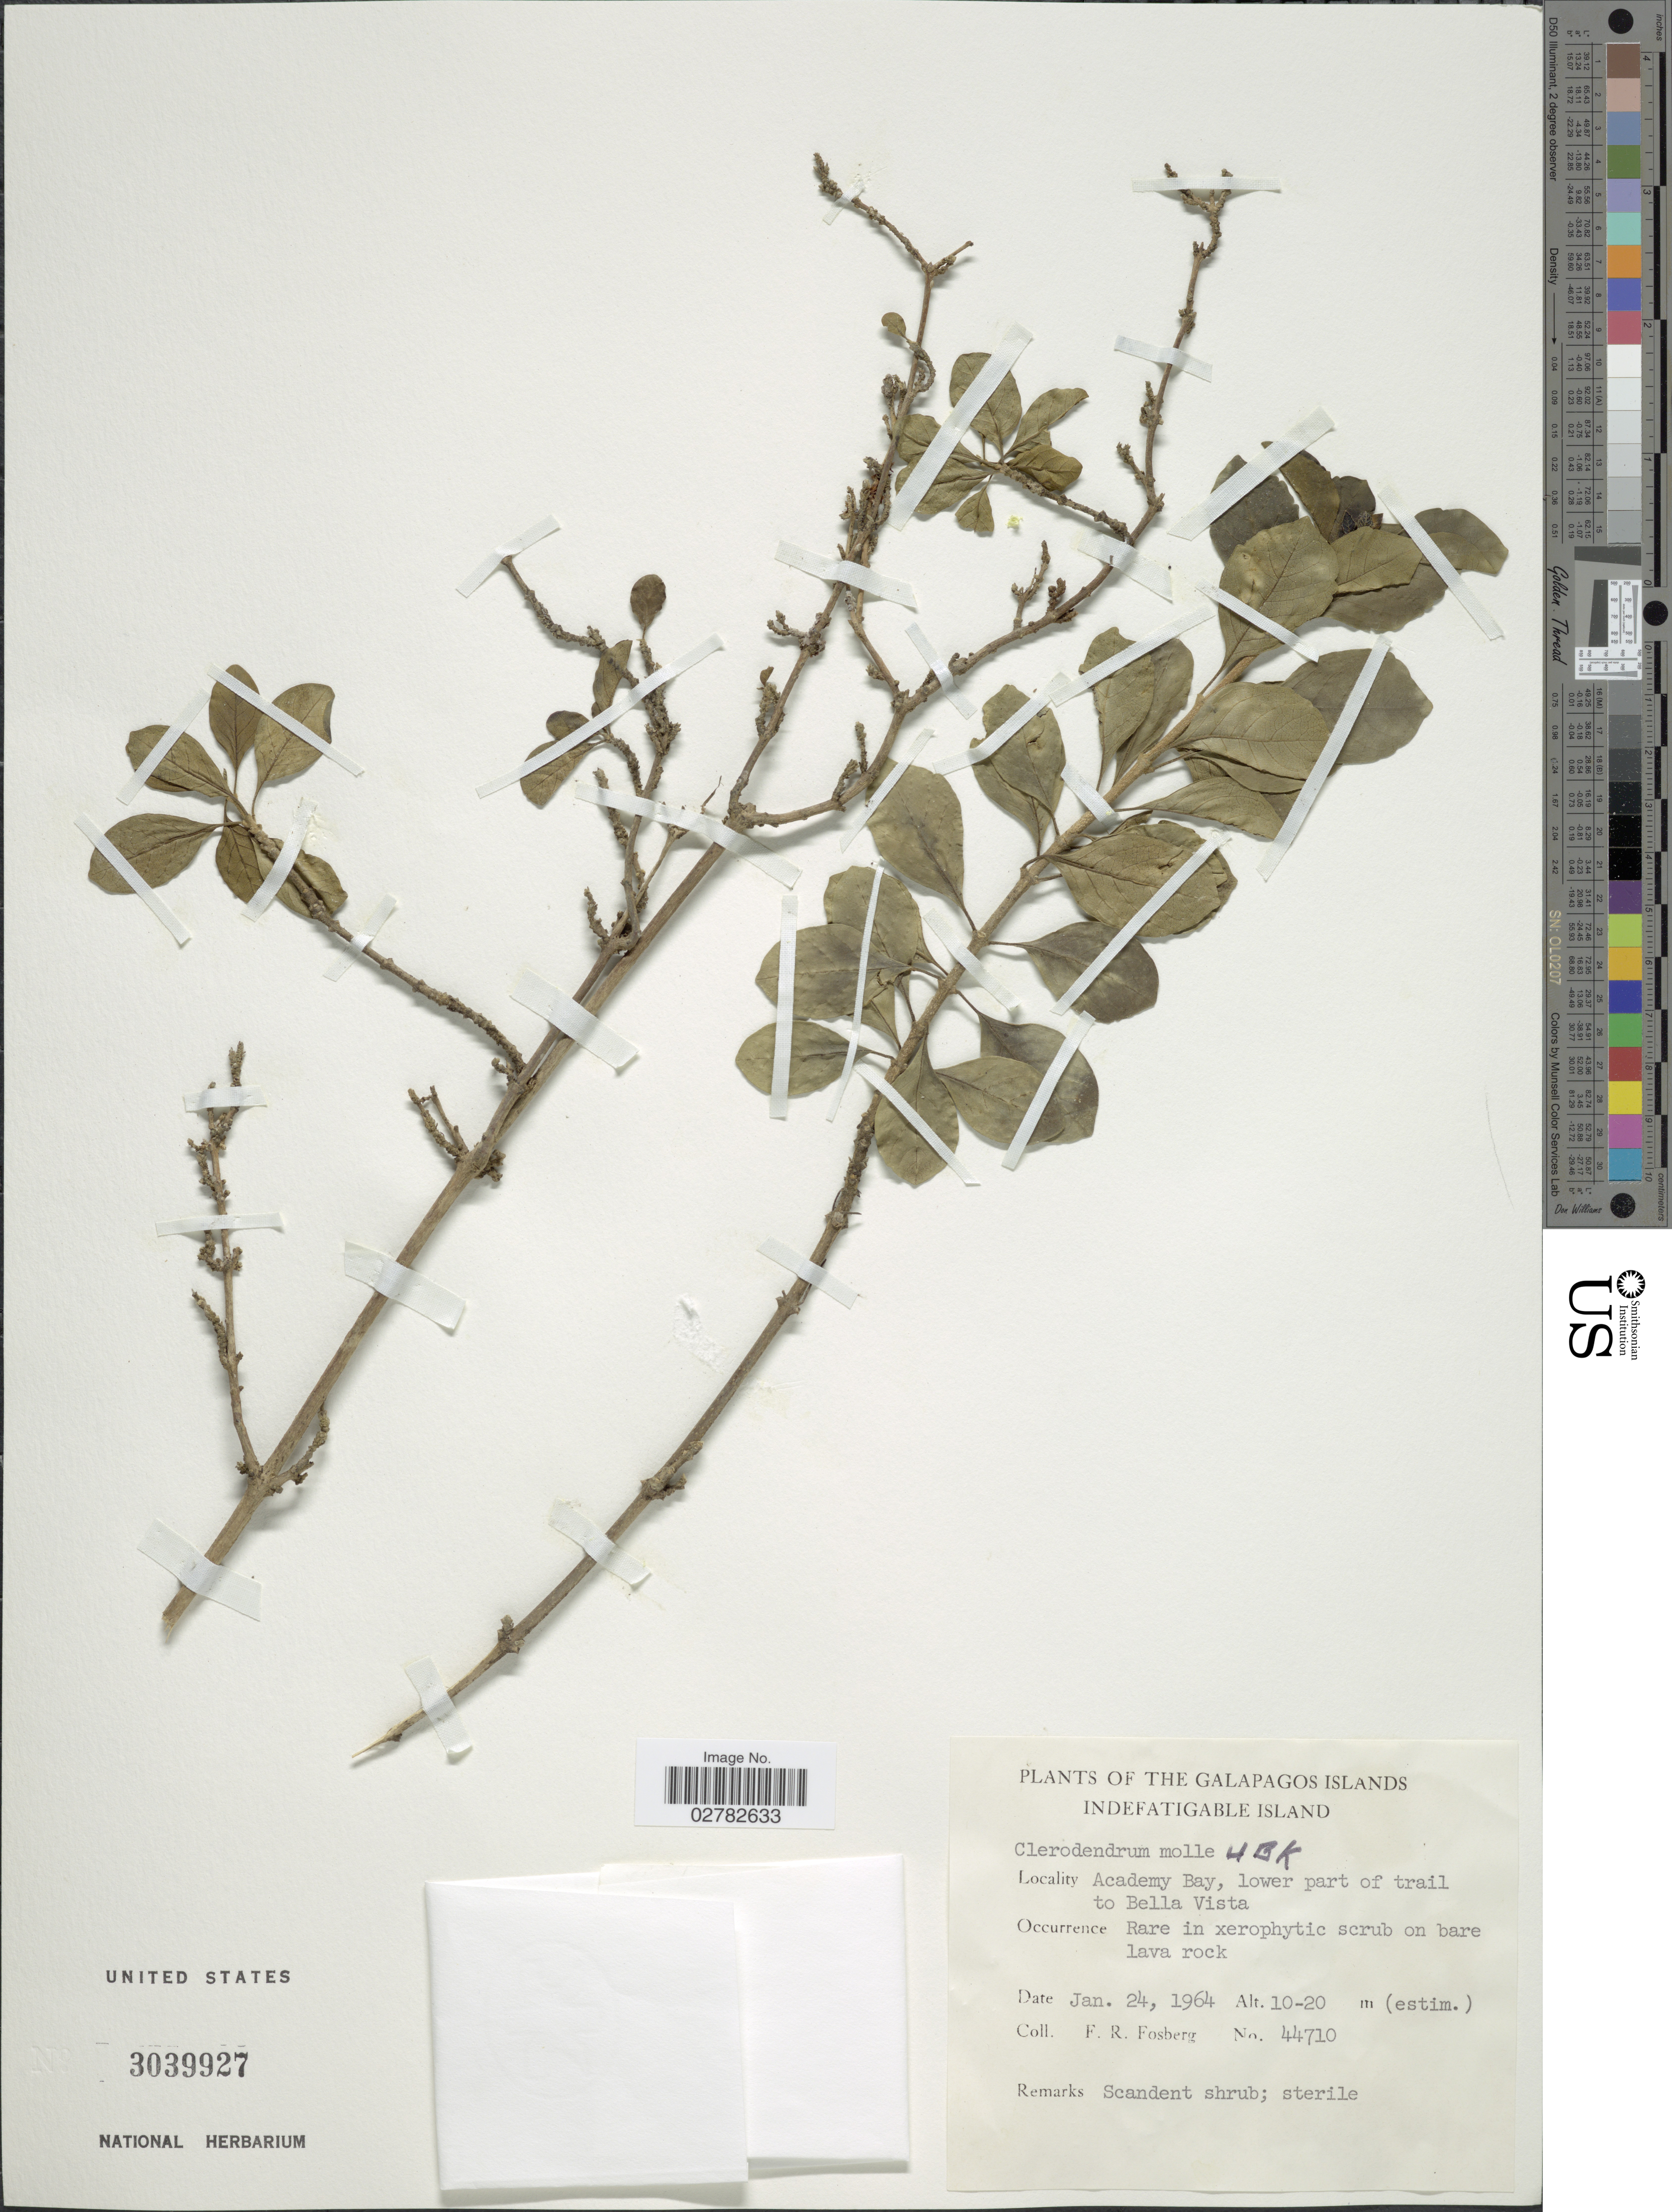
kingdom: Plantae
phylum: Tracheophyta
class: Magnoliopsida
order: Lamiales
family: Lamiaceae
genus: Clerodendrum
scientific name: Clerodendrum molle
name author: Kunth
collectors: F. R. Fosberg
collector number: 44710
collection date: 1964-01-24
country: Ecuador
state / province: Colón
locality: Galapagos Islands, Indefatigable Island. Academy Bay, lower part of trail to Bella Vista.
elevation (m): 10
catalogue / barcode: US 3039927